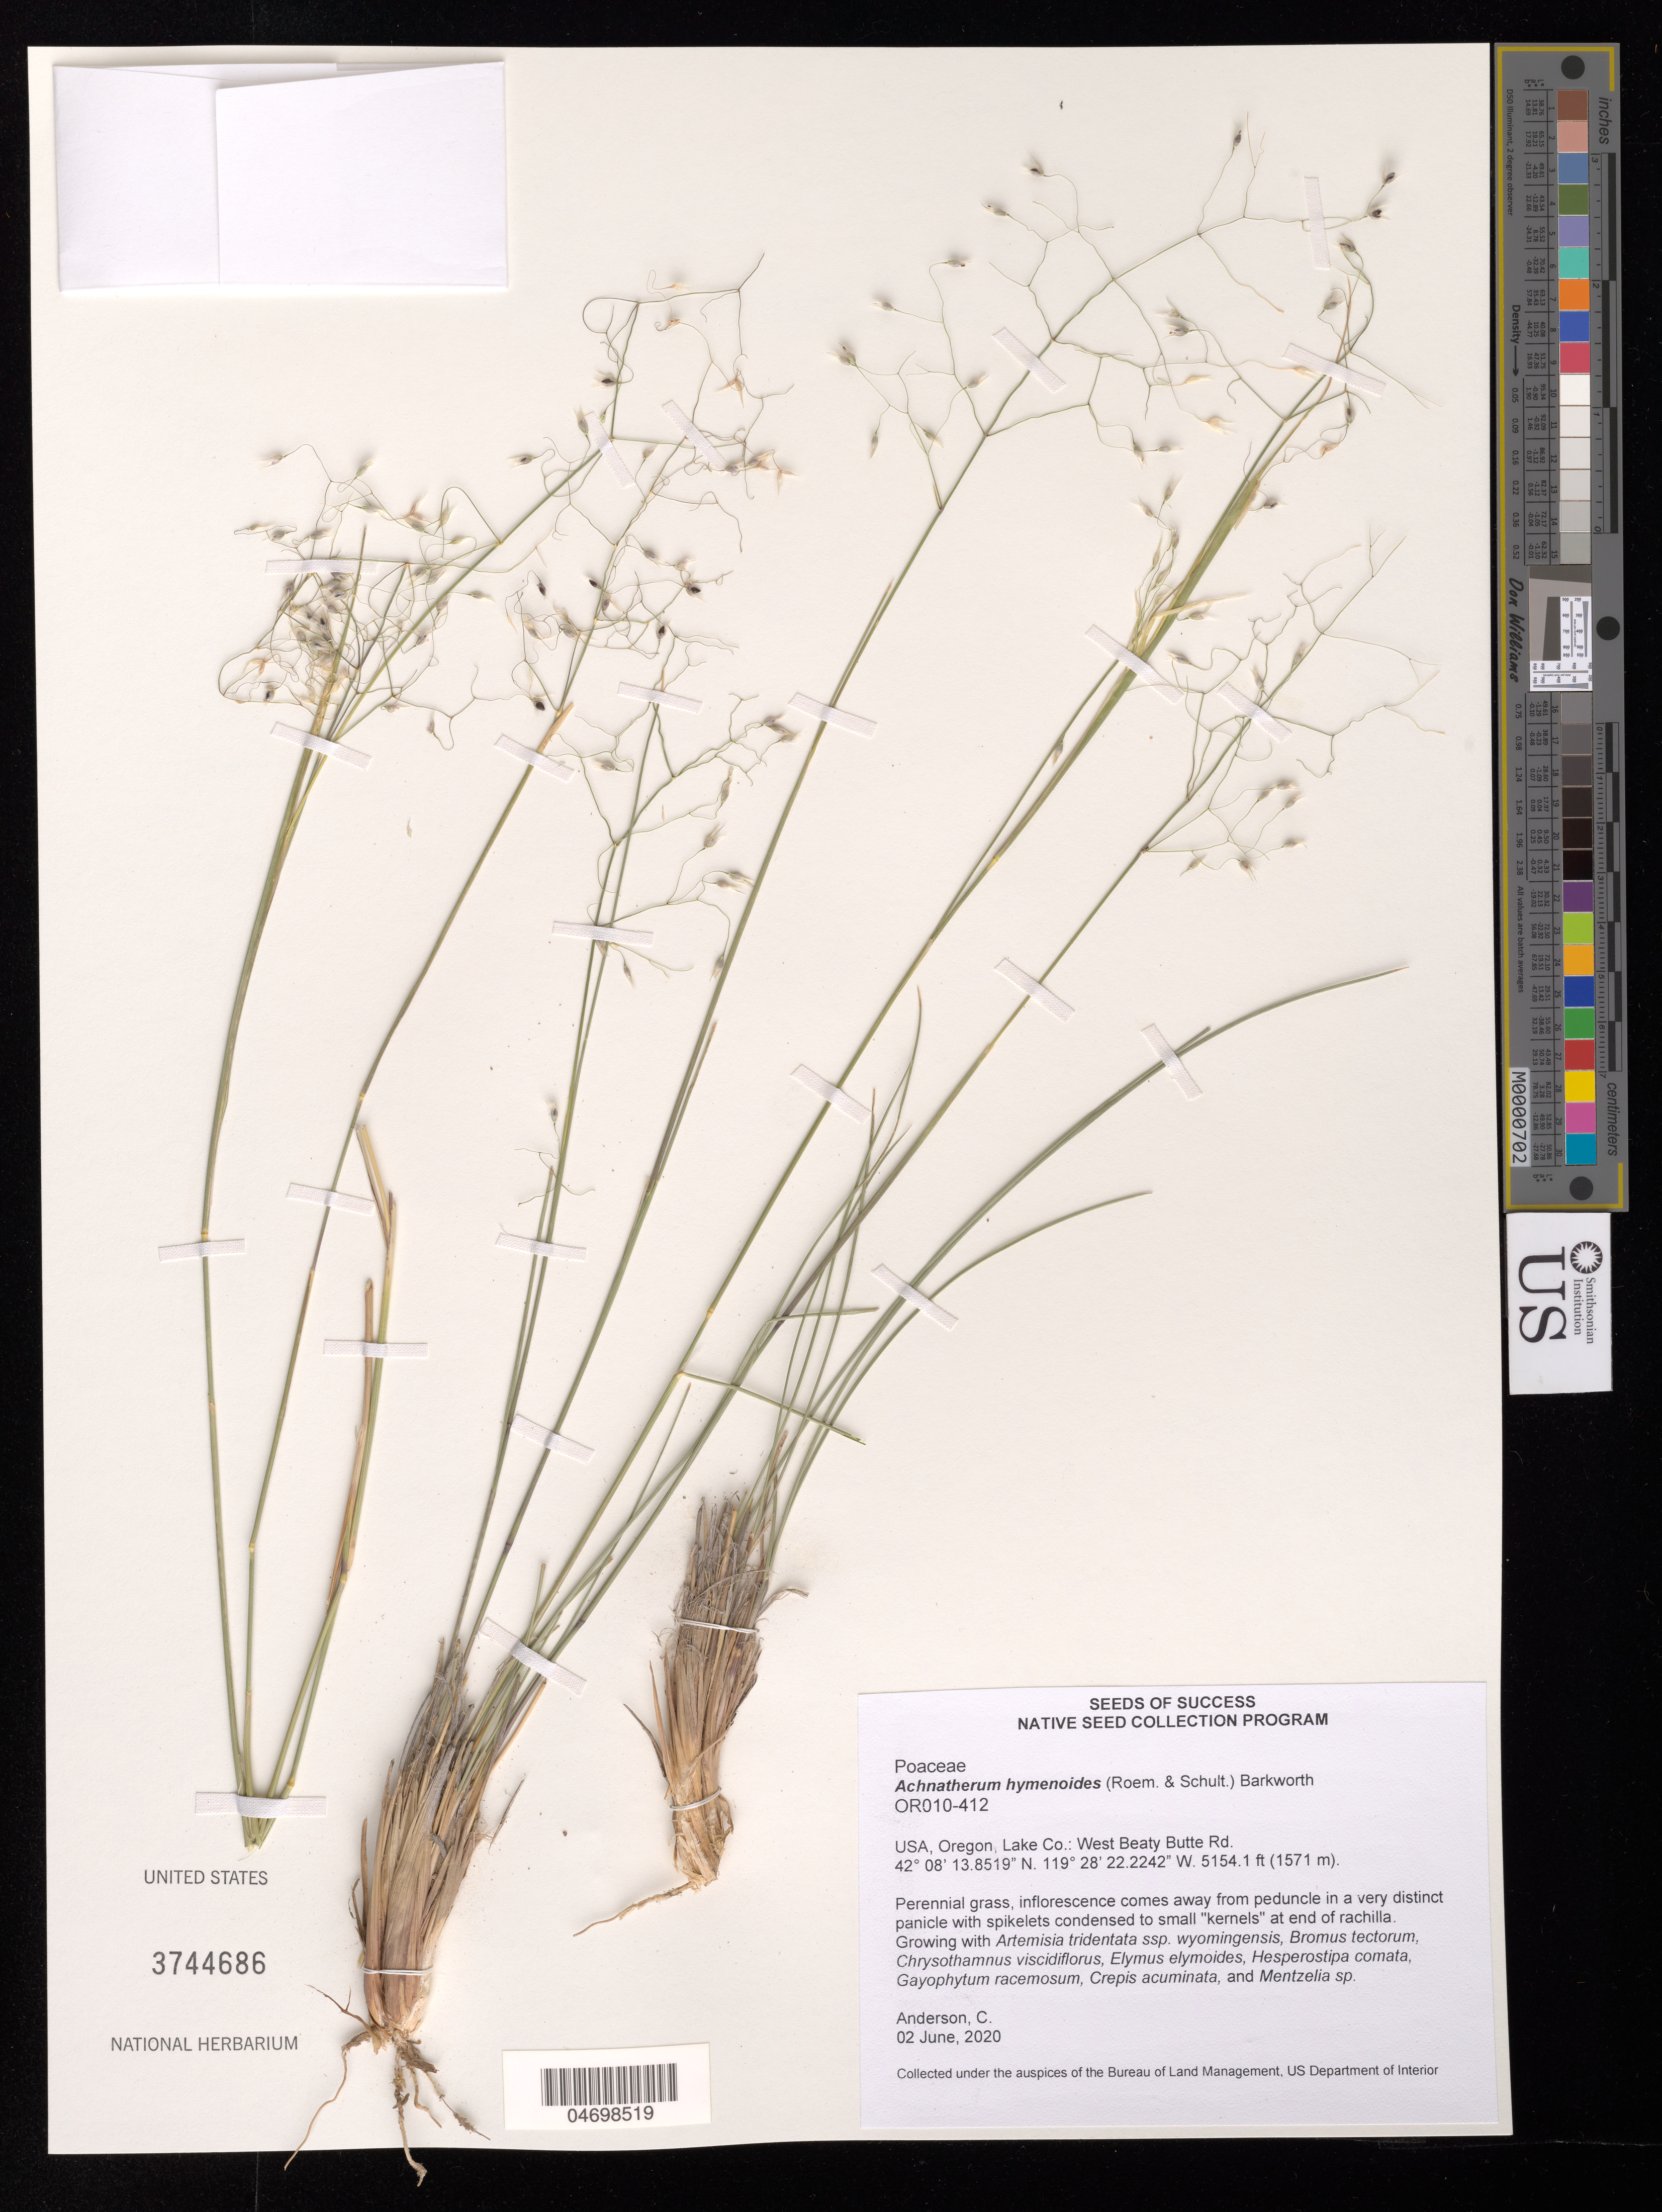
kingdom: Plantae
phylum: Tracheophyta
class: Liliopsida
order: Poales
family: Poaceae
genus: Achnatherum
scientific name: Achnatherum hymenoides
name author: (Roem. & Schult.) Barkworth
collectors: C. Anderson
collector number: OR010-412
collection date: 2020-06-02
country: United States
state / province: Oregon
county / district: Lake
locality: West Beaty Butte Rd.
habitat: With Bromus tectorum, Elymus elymoides, Mentzelia sp., etc.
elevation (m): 1571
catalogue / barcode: US 3744686